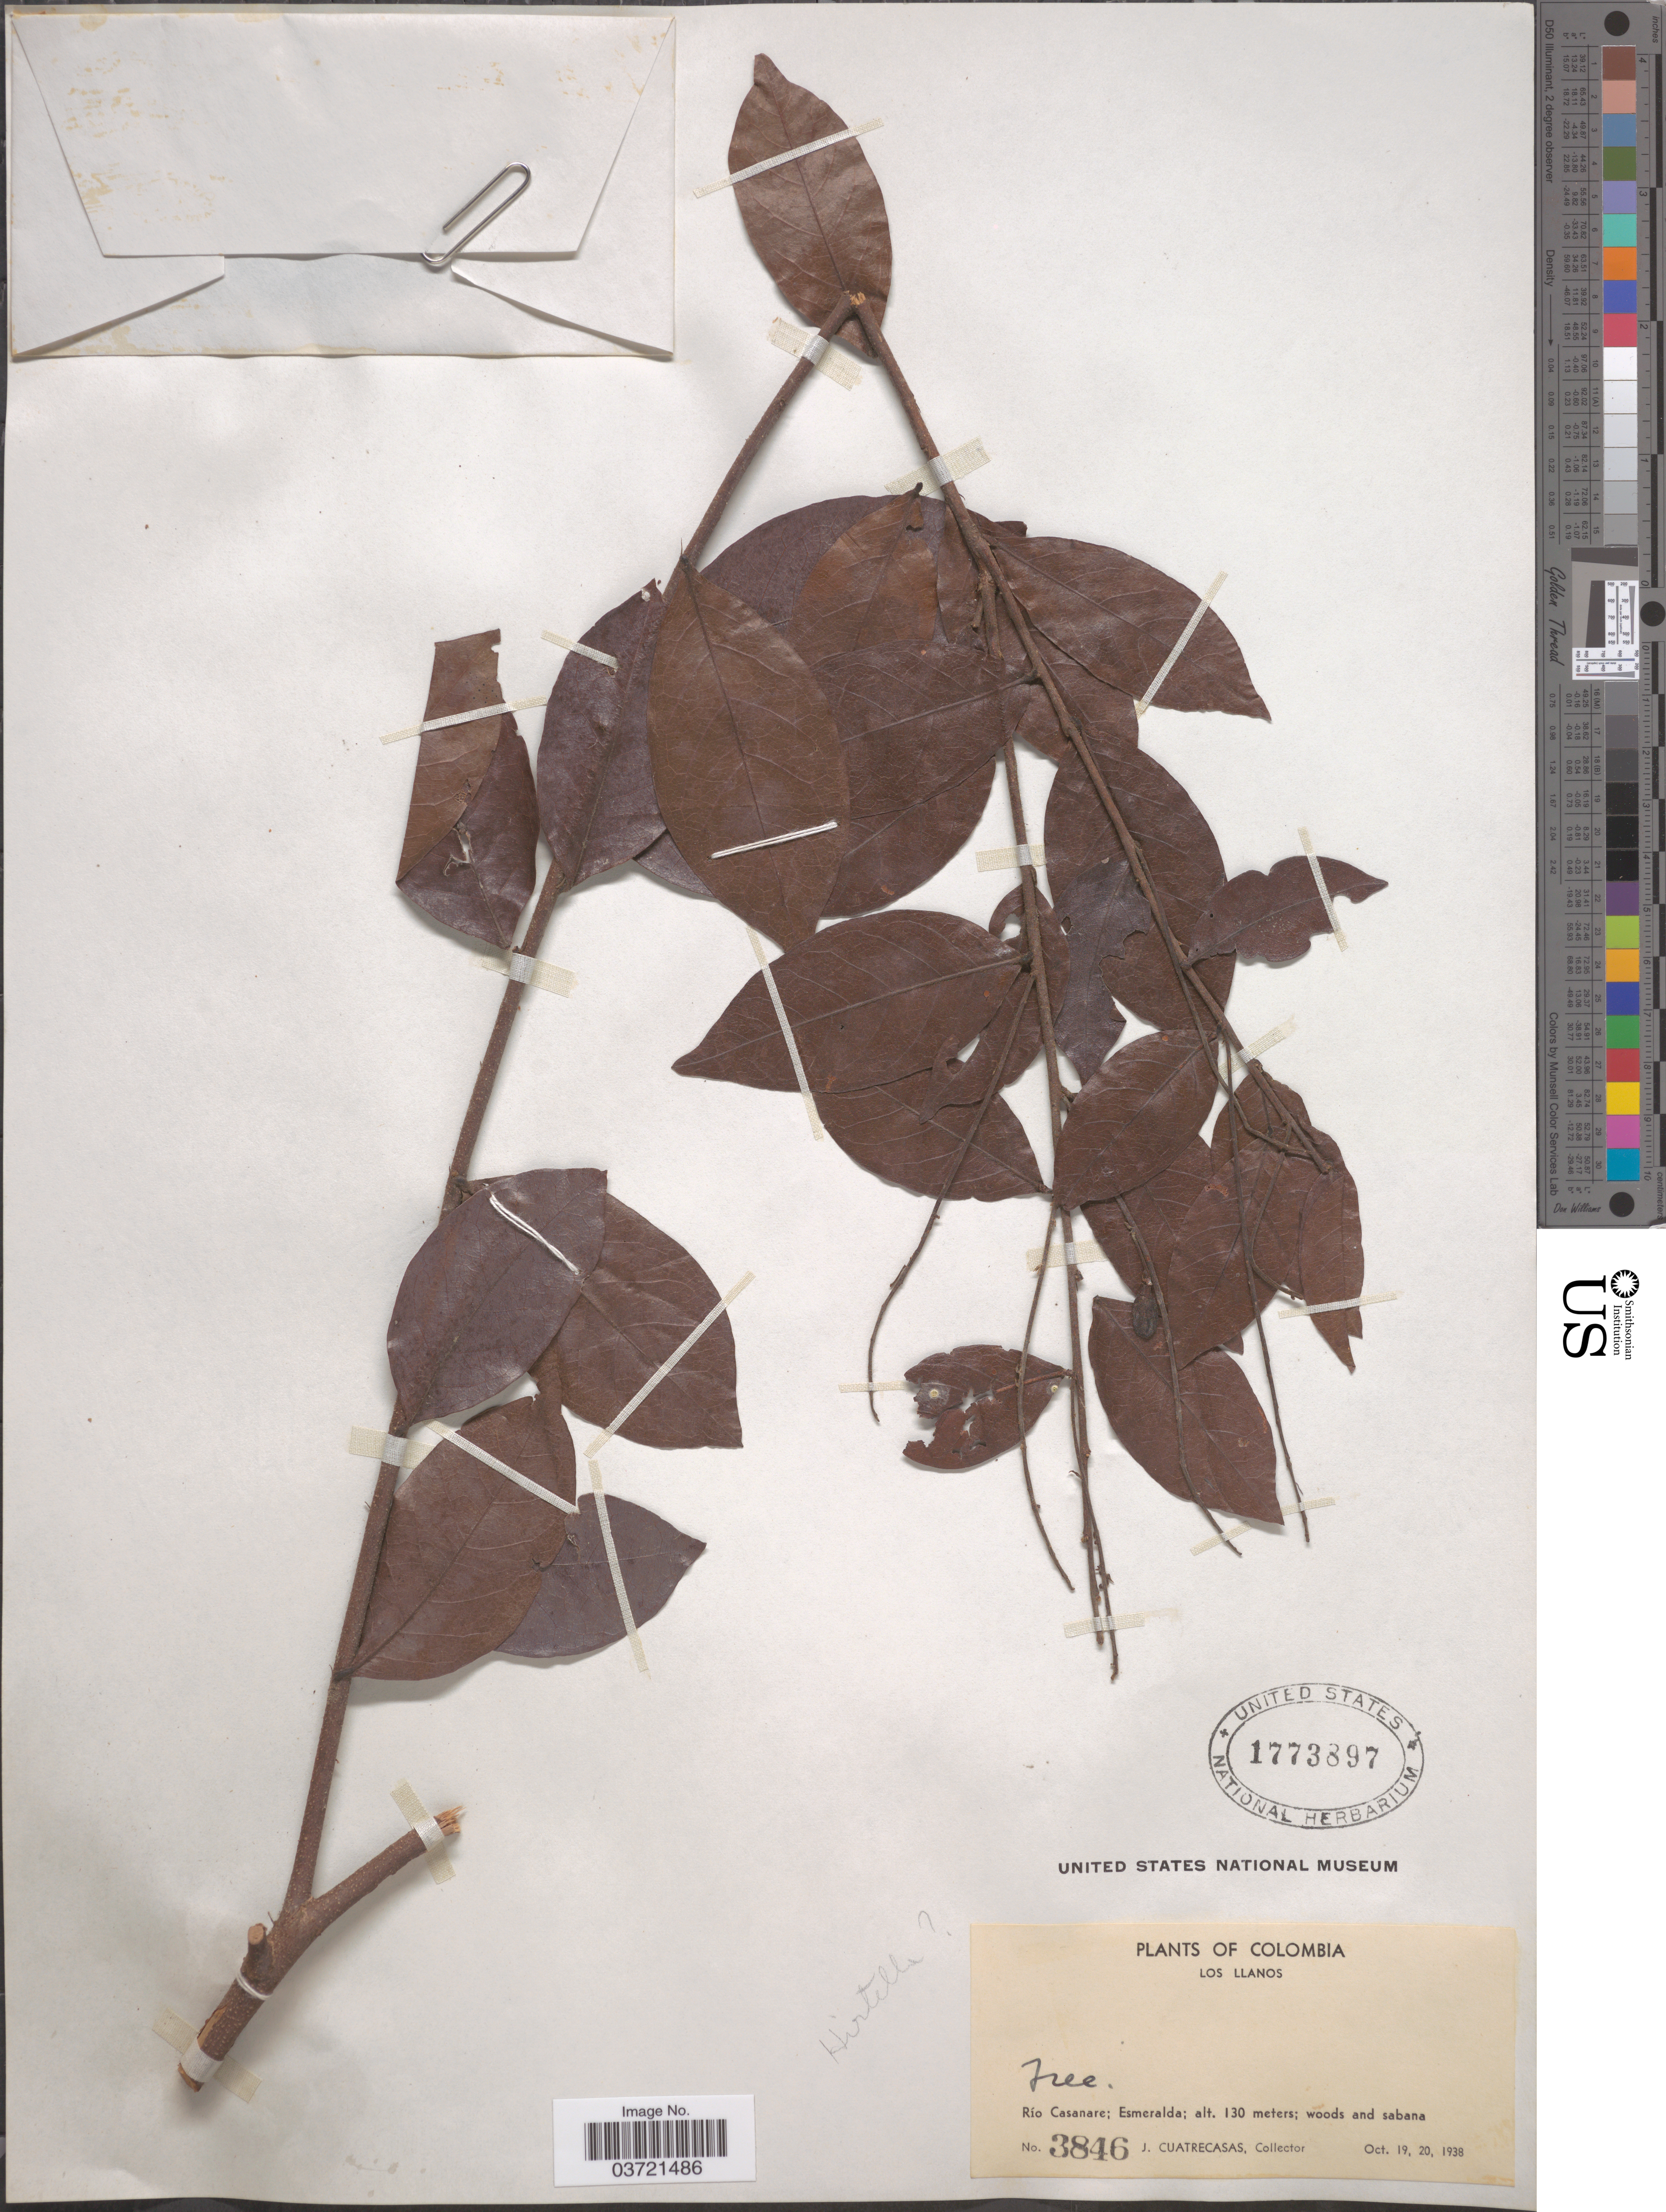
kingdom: Plantae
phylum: Tracheophyta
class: Magnoliopsida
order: Malpighiales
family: Chrysobalanaceae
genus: Hirtella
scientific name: Hirtella sp.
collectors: J. Cuatrecasas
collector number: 3846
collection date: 1938-10-19/1938-10-20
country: Colombia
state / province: Casanare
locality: Los Llanos. Río Casanare: Esmeralda.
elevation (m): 130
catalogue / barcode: US 1773897